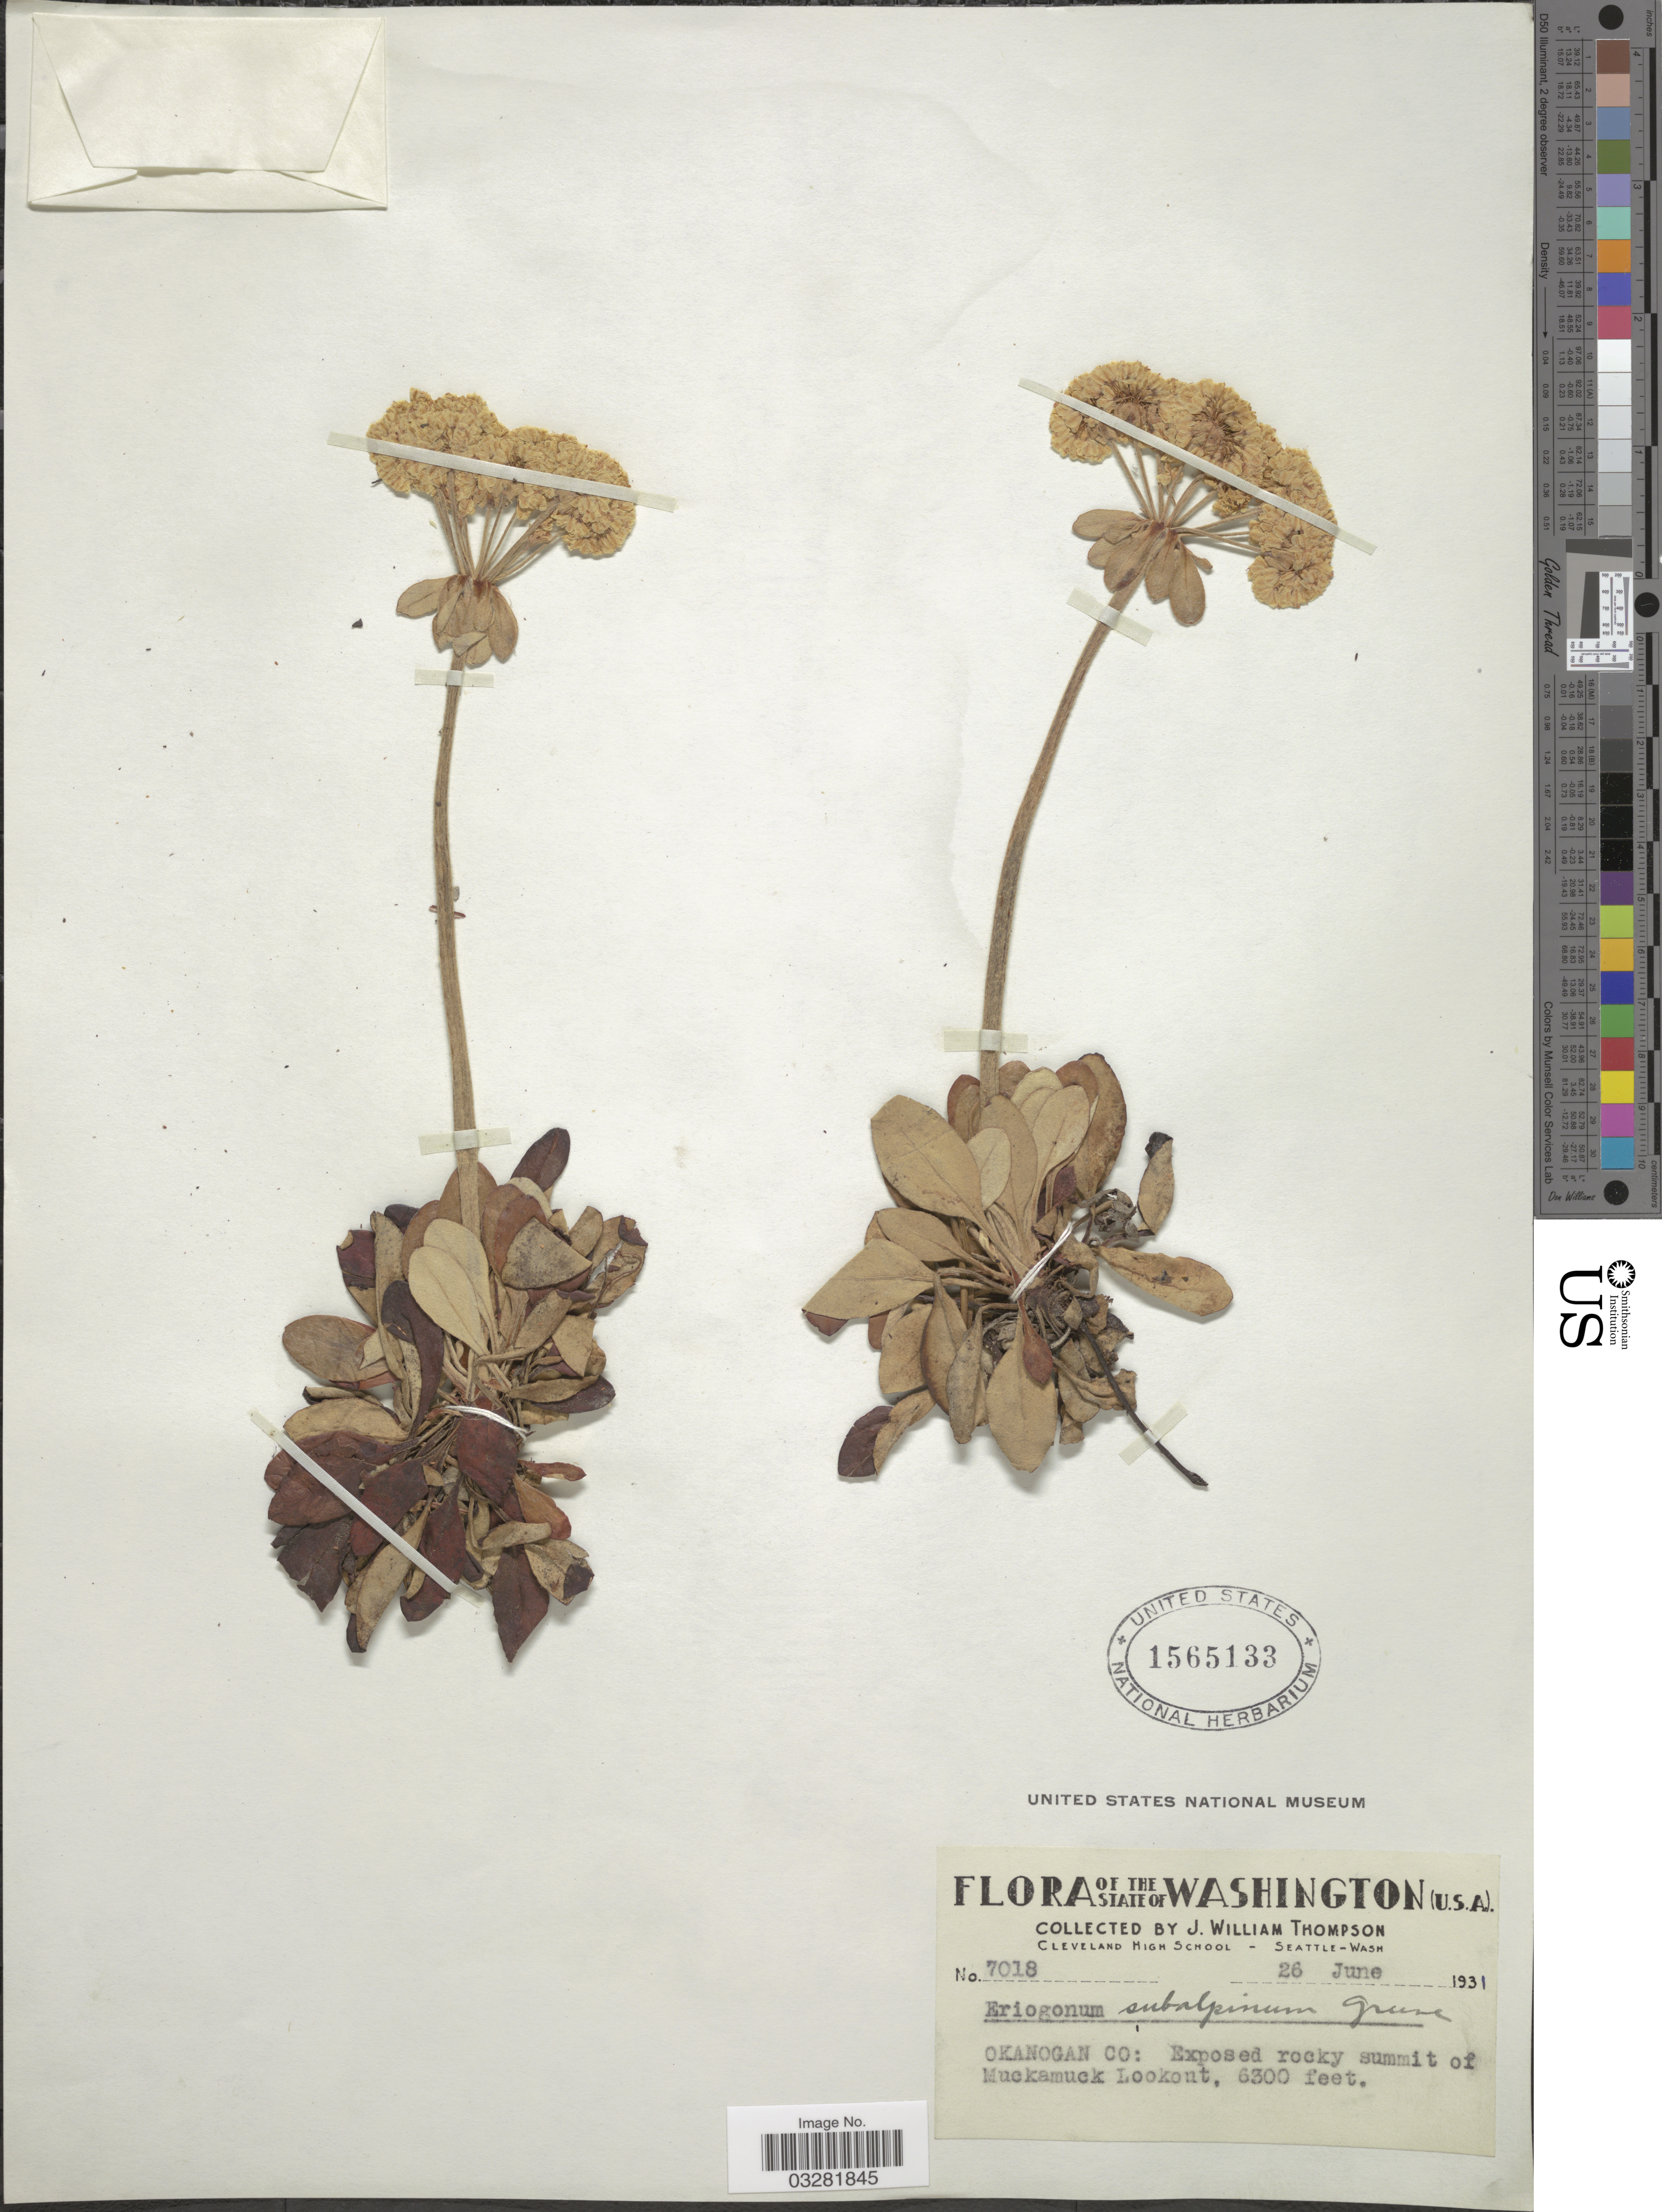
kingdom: Plantae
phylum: Tracheophyta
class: Magnoliopsida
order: Caryophyllales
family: Polygonaceae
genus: Eriogonum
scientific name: Eriogonum umbellatum var. subalpinum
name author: M.E. Jones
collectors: J. W. Thompson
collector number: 7018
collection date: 1931-06-26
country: United States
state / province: Washington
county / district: Okanogan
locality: Okanogan Co: Exposed rocky summit of Muckamuck Lookout.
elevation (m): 1920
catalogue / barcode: US 1565133